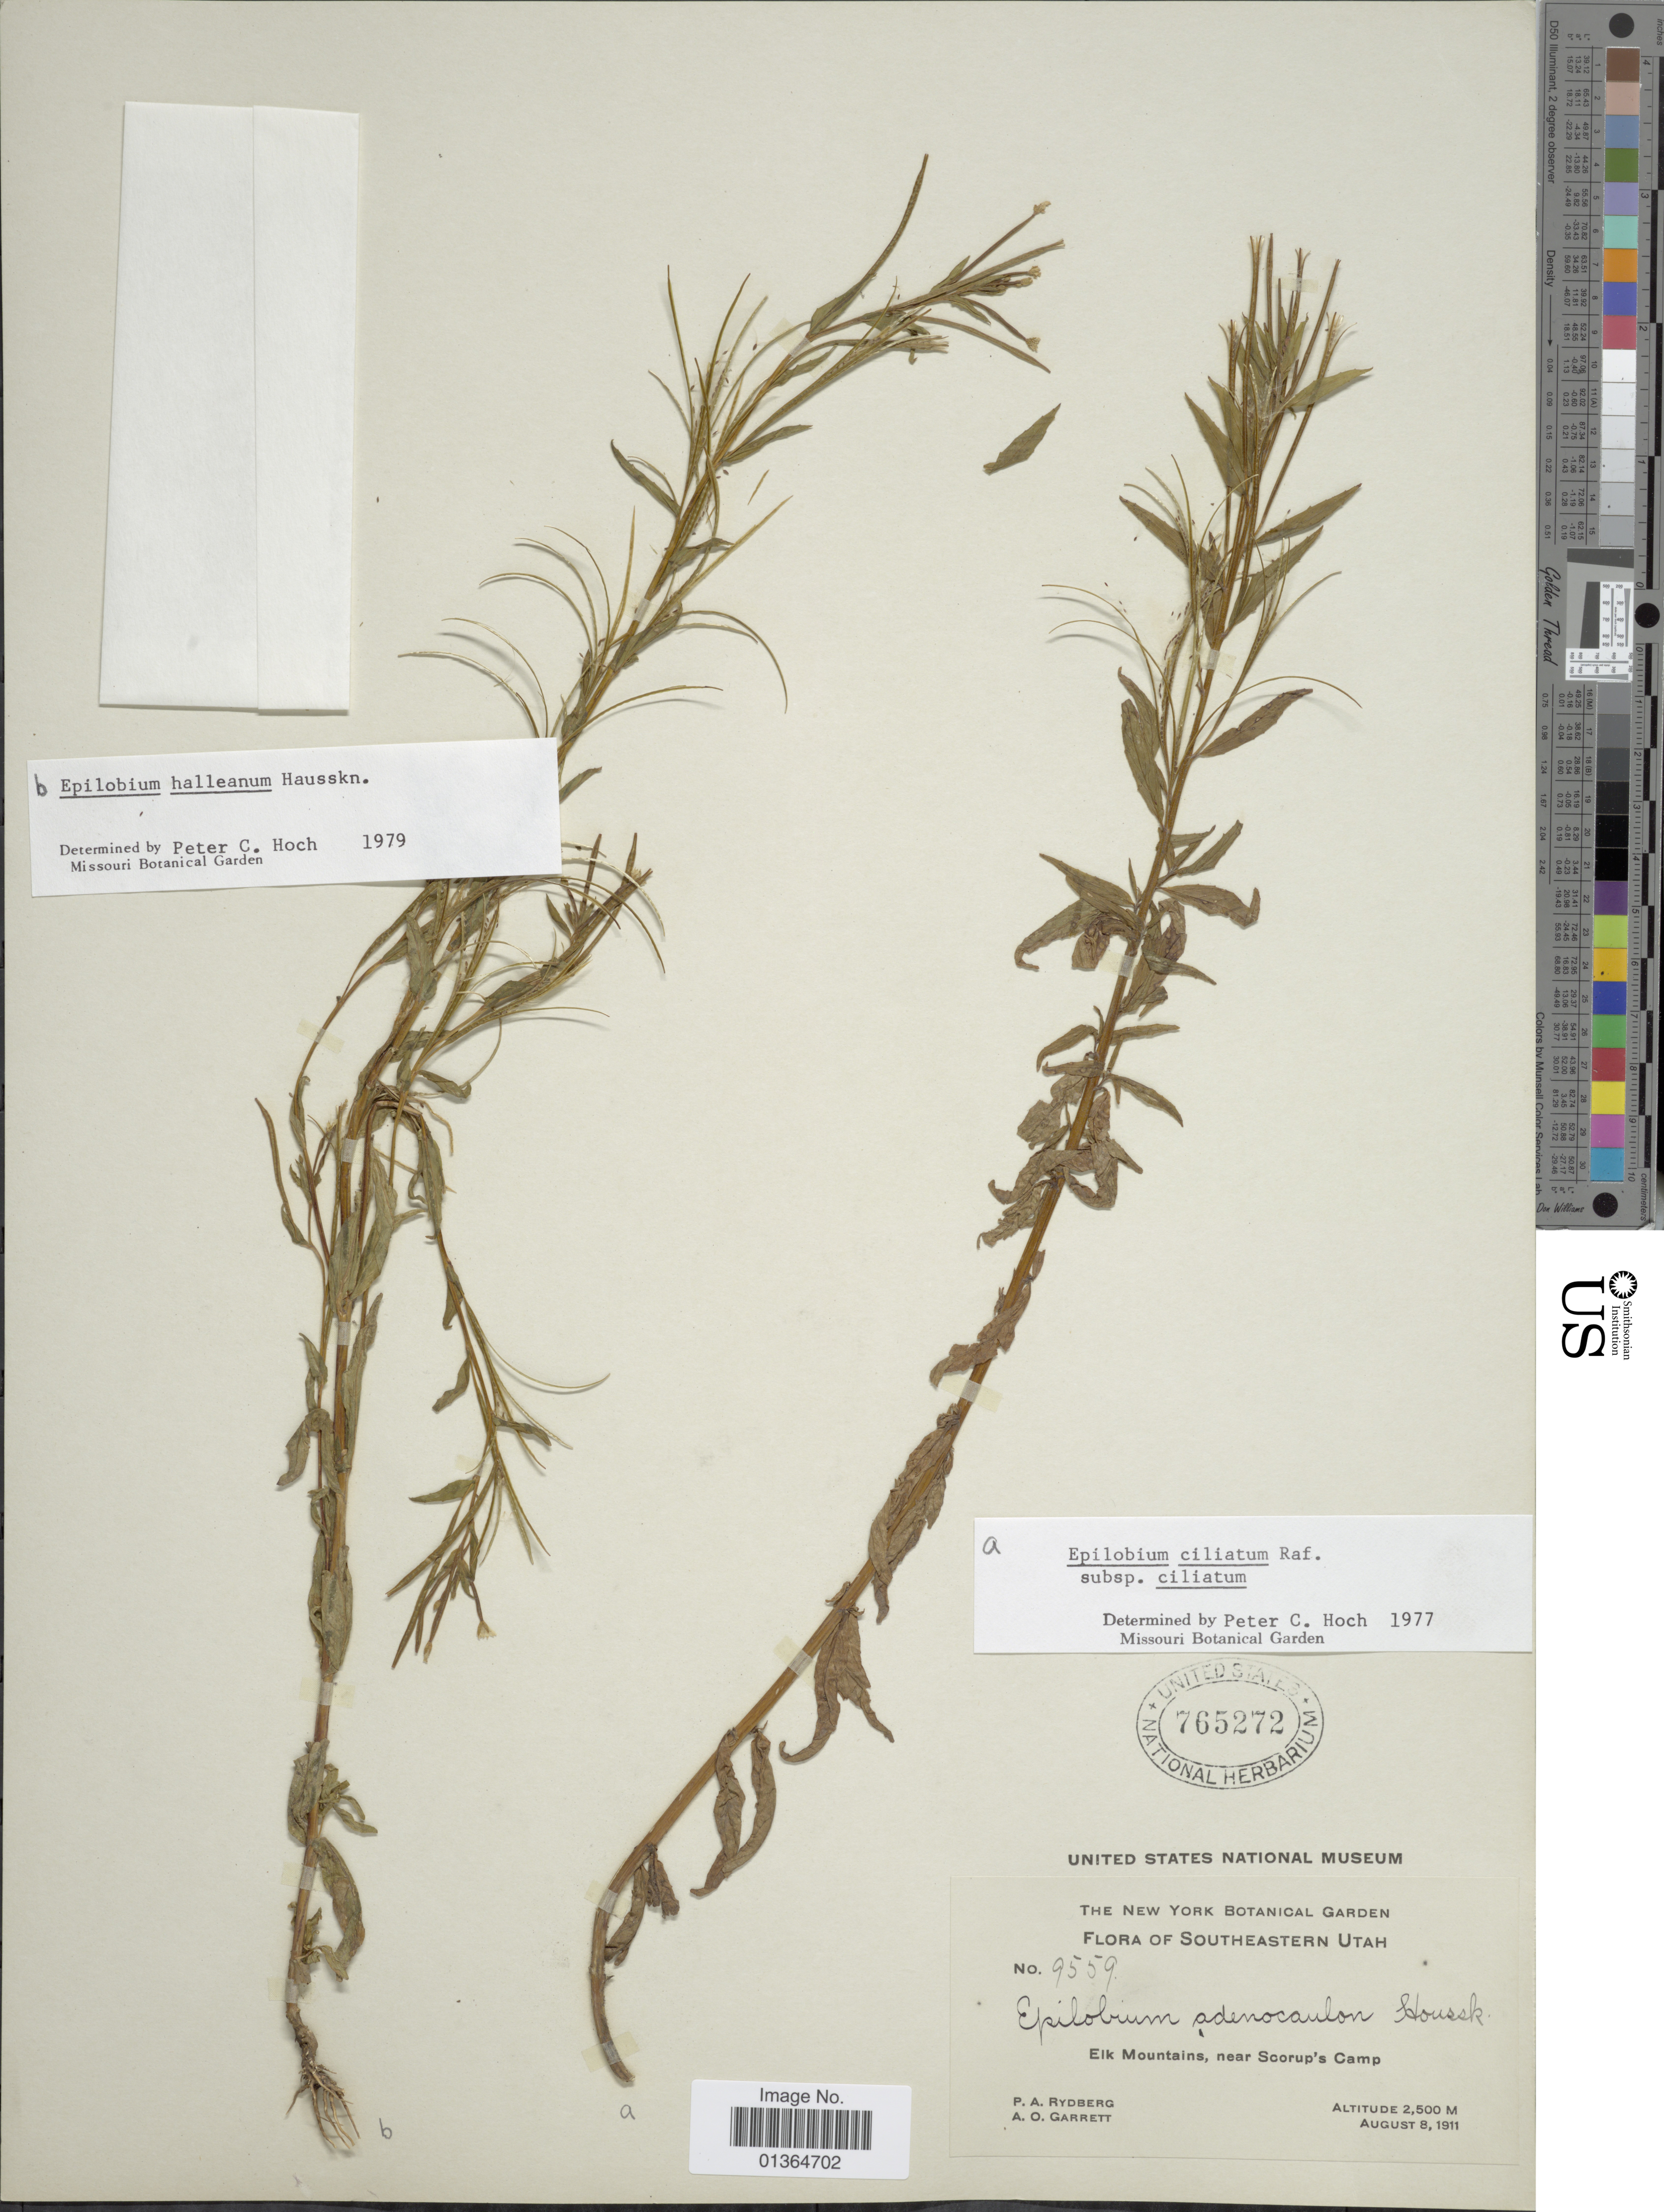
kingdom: Plantae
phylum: Tracheophyta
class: Magnoliopsida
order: Myrtales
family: Onagraceae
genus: Epilobium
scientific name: Epilobium hallianum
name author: Hausskn.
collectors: P. A. Rydberg & A. O. Garrett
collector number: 9559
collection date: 1911-08-08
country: United States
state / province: Utah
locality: Southeastern Utah. Elk Mountains, near Scorup's Camp.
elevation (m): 2500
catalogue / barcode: US 765272